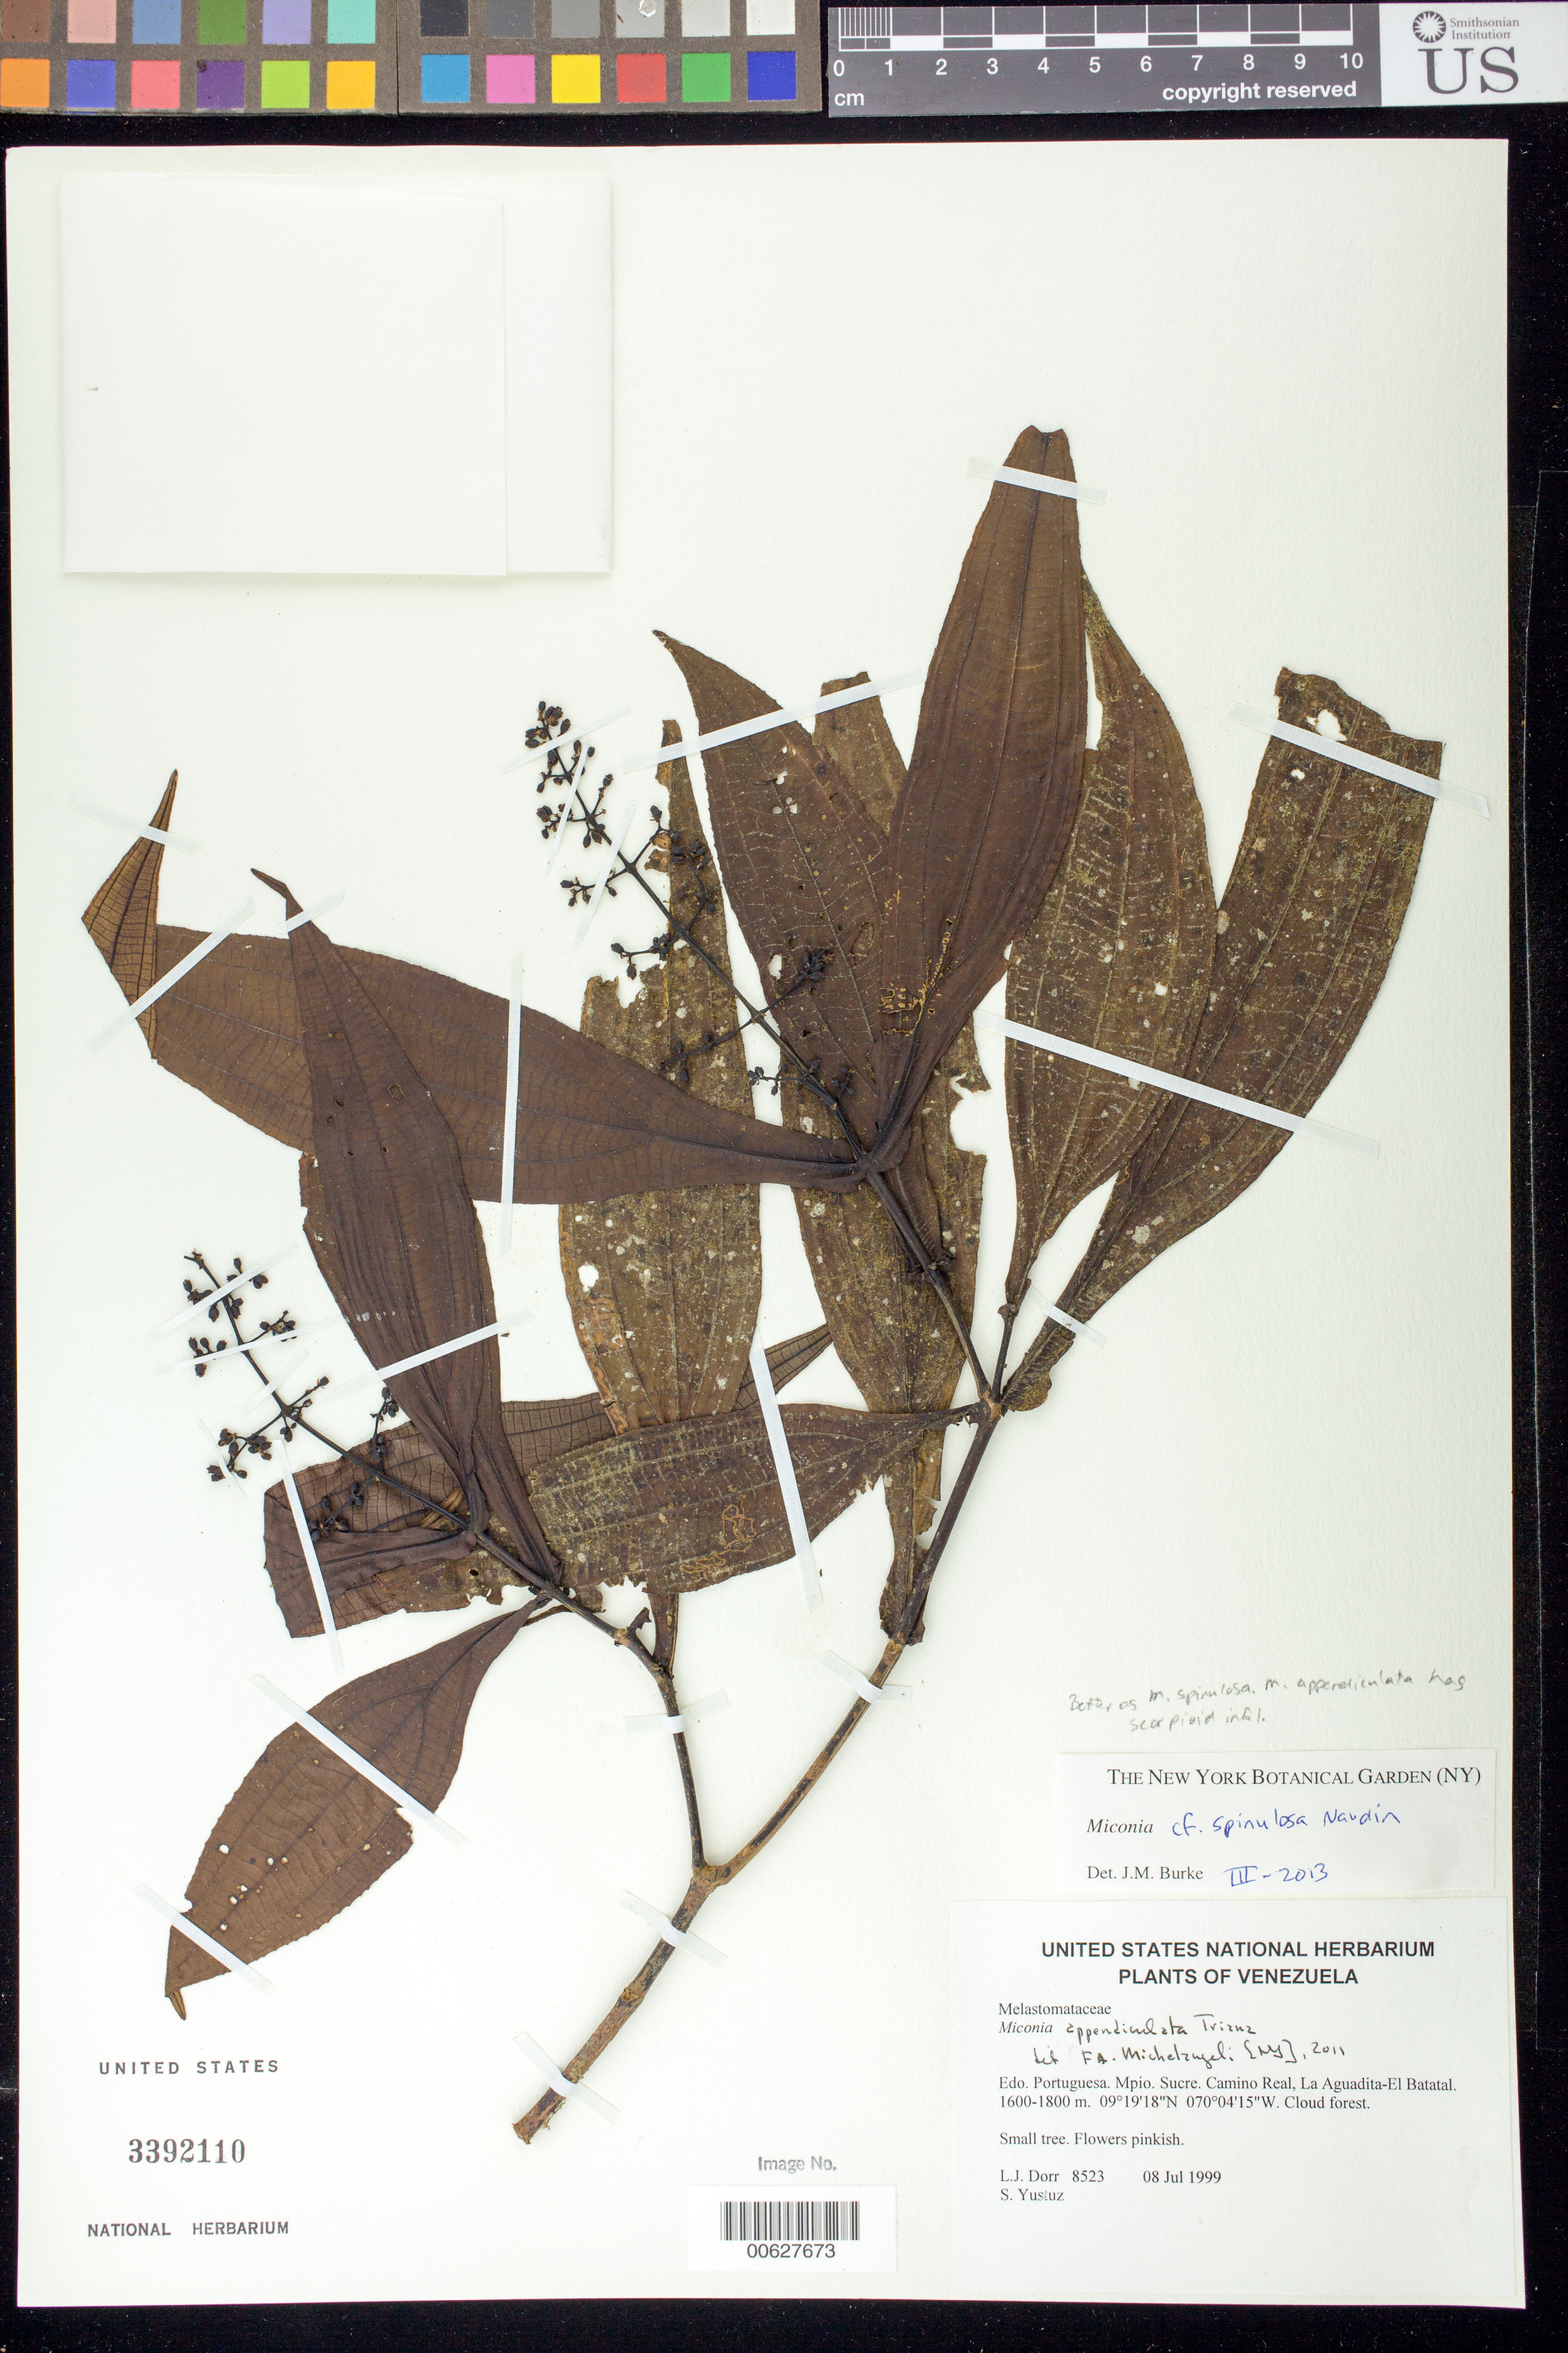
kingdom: Plantae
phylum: Tracheophyta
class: Magnoliopsida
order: Myrtales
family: Melastomataceae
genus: Miconia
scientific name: Miconia spinulosa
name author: Naudin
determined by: Burke, Janelle M.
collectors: L. J. Dorr & S. Yustiz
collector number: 8523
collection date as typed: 08 Jul 1999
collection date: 1999-07-08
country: Venezuela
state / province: Portuguesa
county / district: Sucre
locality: Camino Real, La Aguadita-El Batatal.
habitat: Cloud forest.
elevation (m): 1600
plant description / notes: CAS, NY, PORT, US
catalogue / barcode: US 3392110